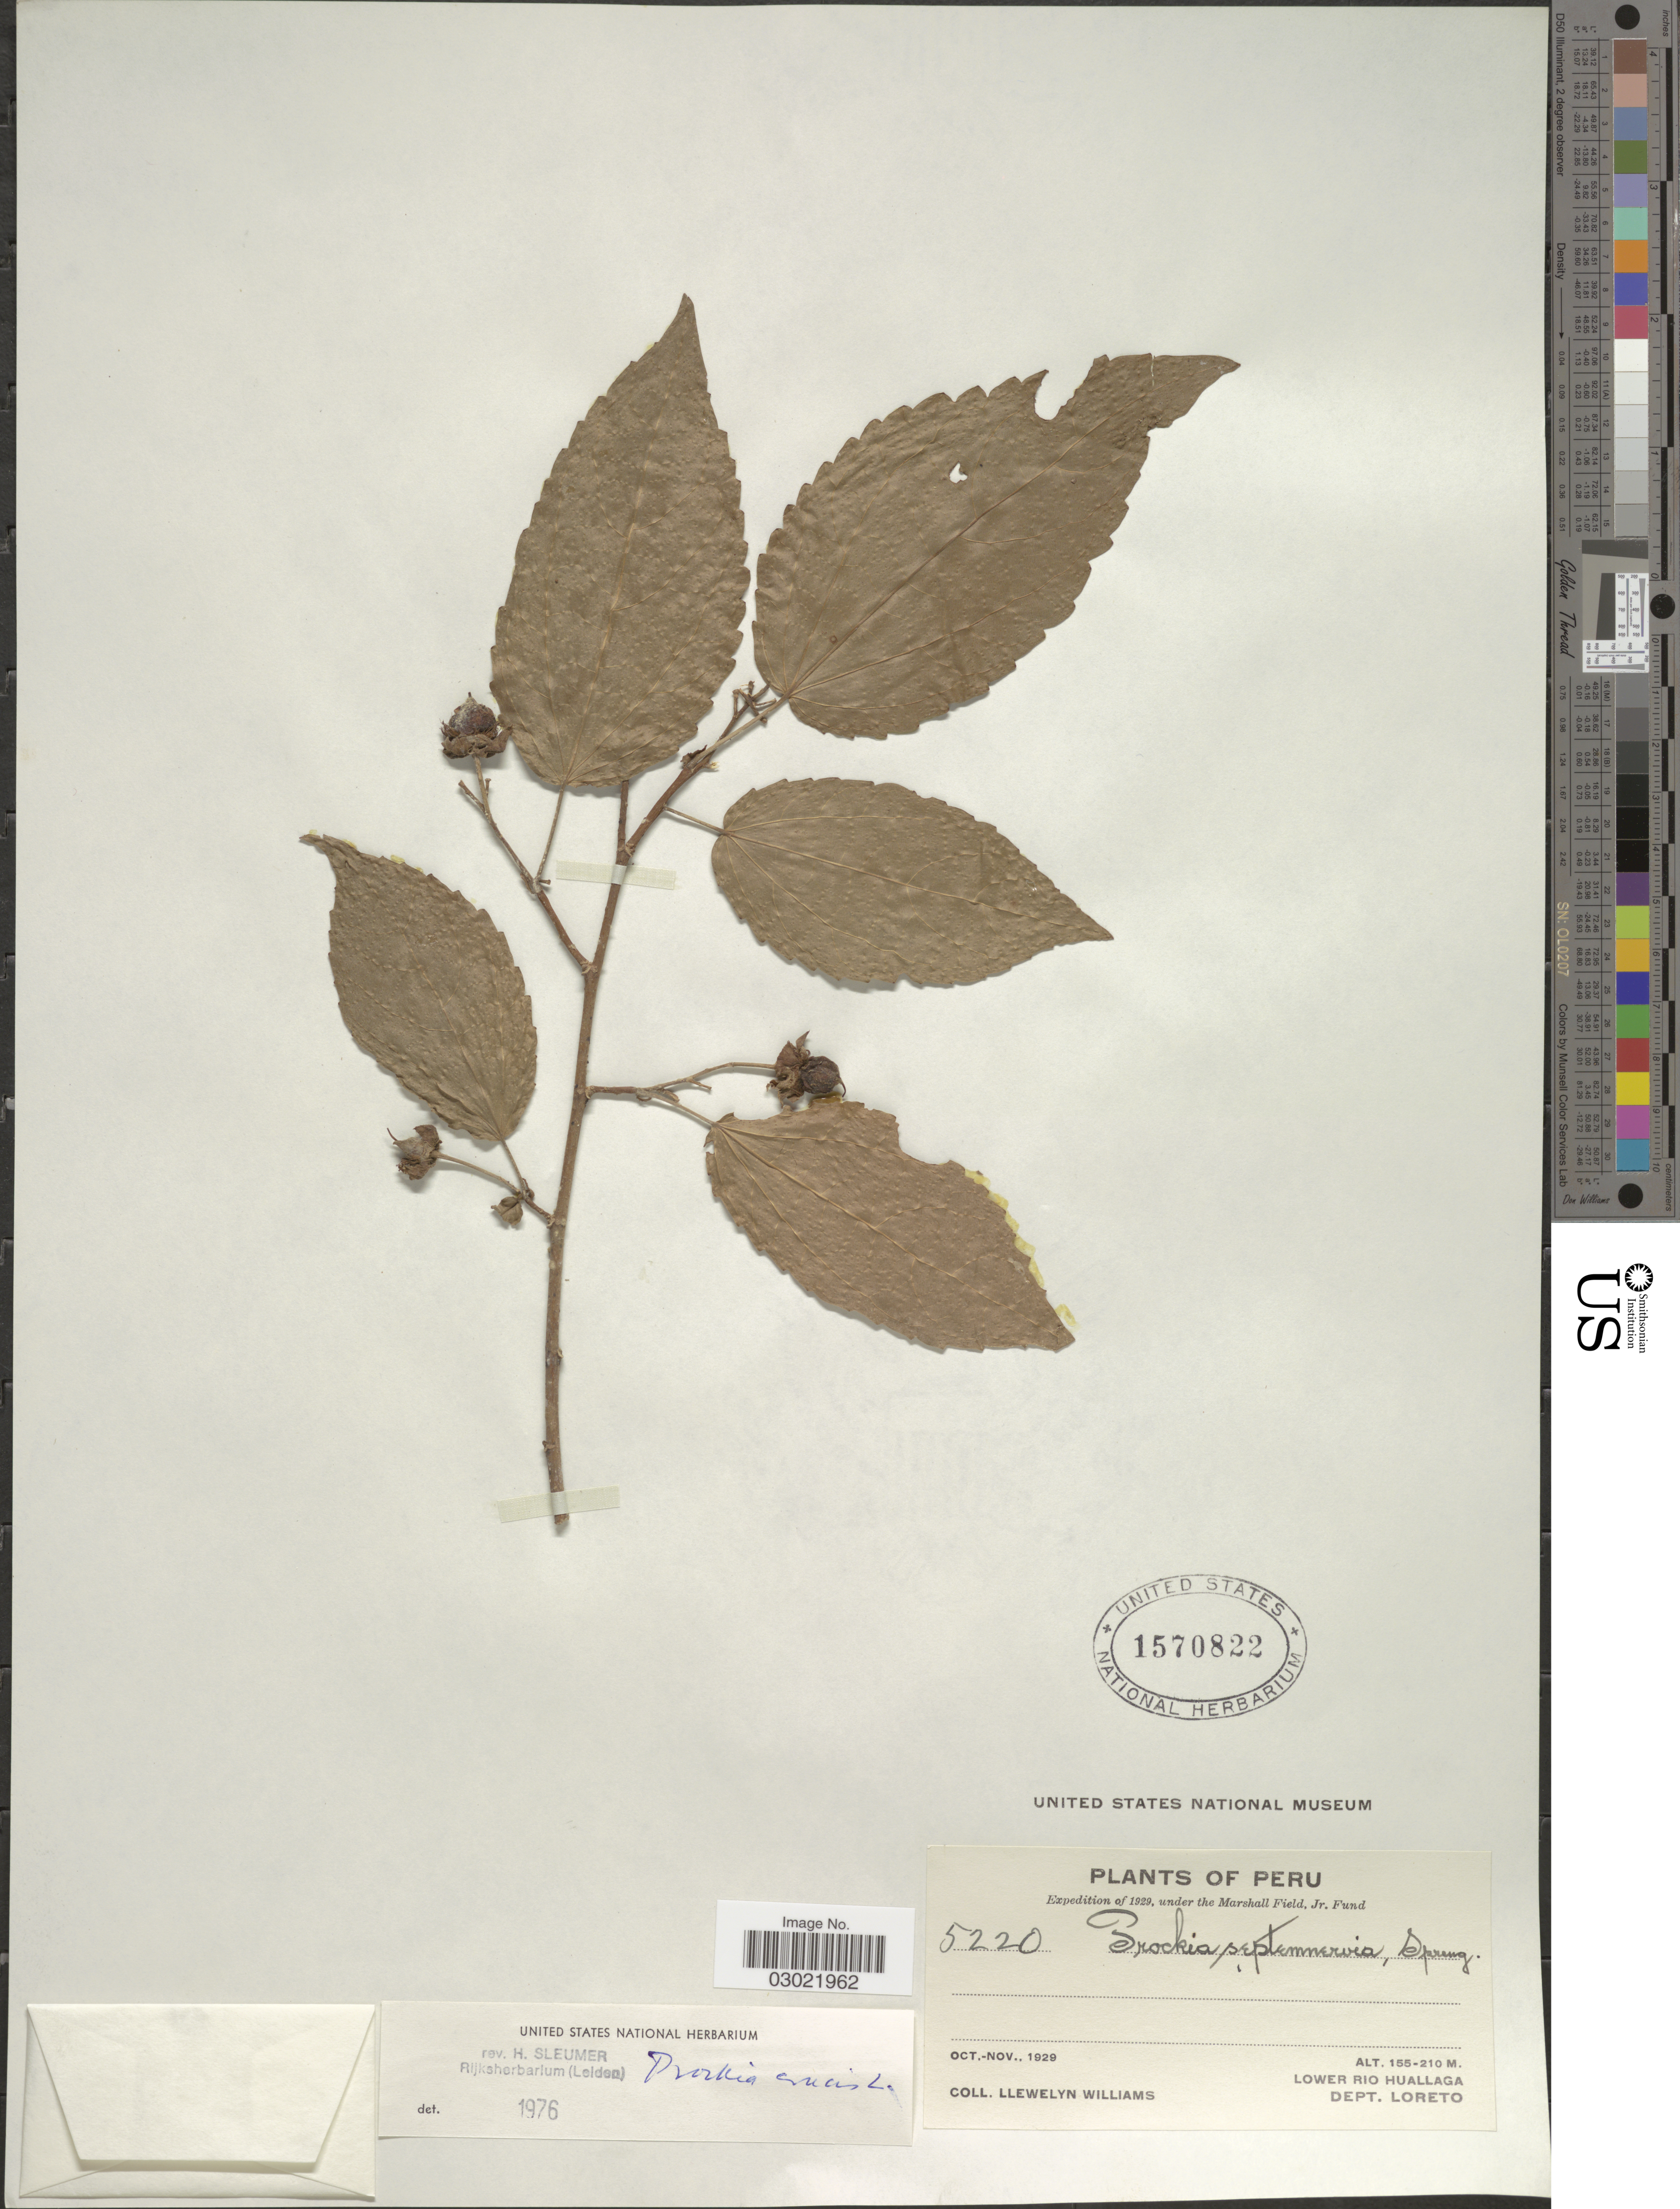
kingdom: Plantae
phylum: Tracheophyta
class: Magnoliopsida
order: Malpighiales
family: Salicaceae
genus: Prockia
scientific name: Prockia crucis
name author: P. Browne ex L.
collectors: Ll. Williams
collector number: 5220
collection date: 1929-10/1929-11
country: Peru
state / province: Loreto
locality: Lower Rio Huallaga. Dept. Loreto.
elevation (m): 155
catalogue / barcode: US 1570822